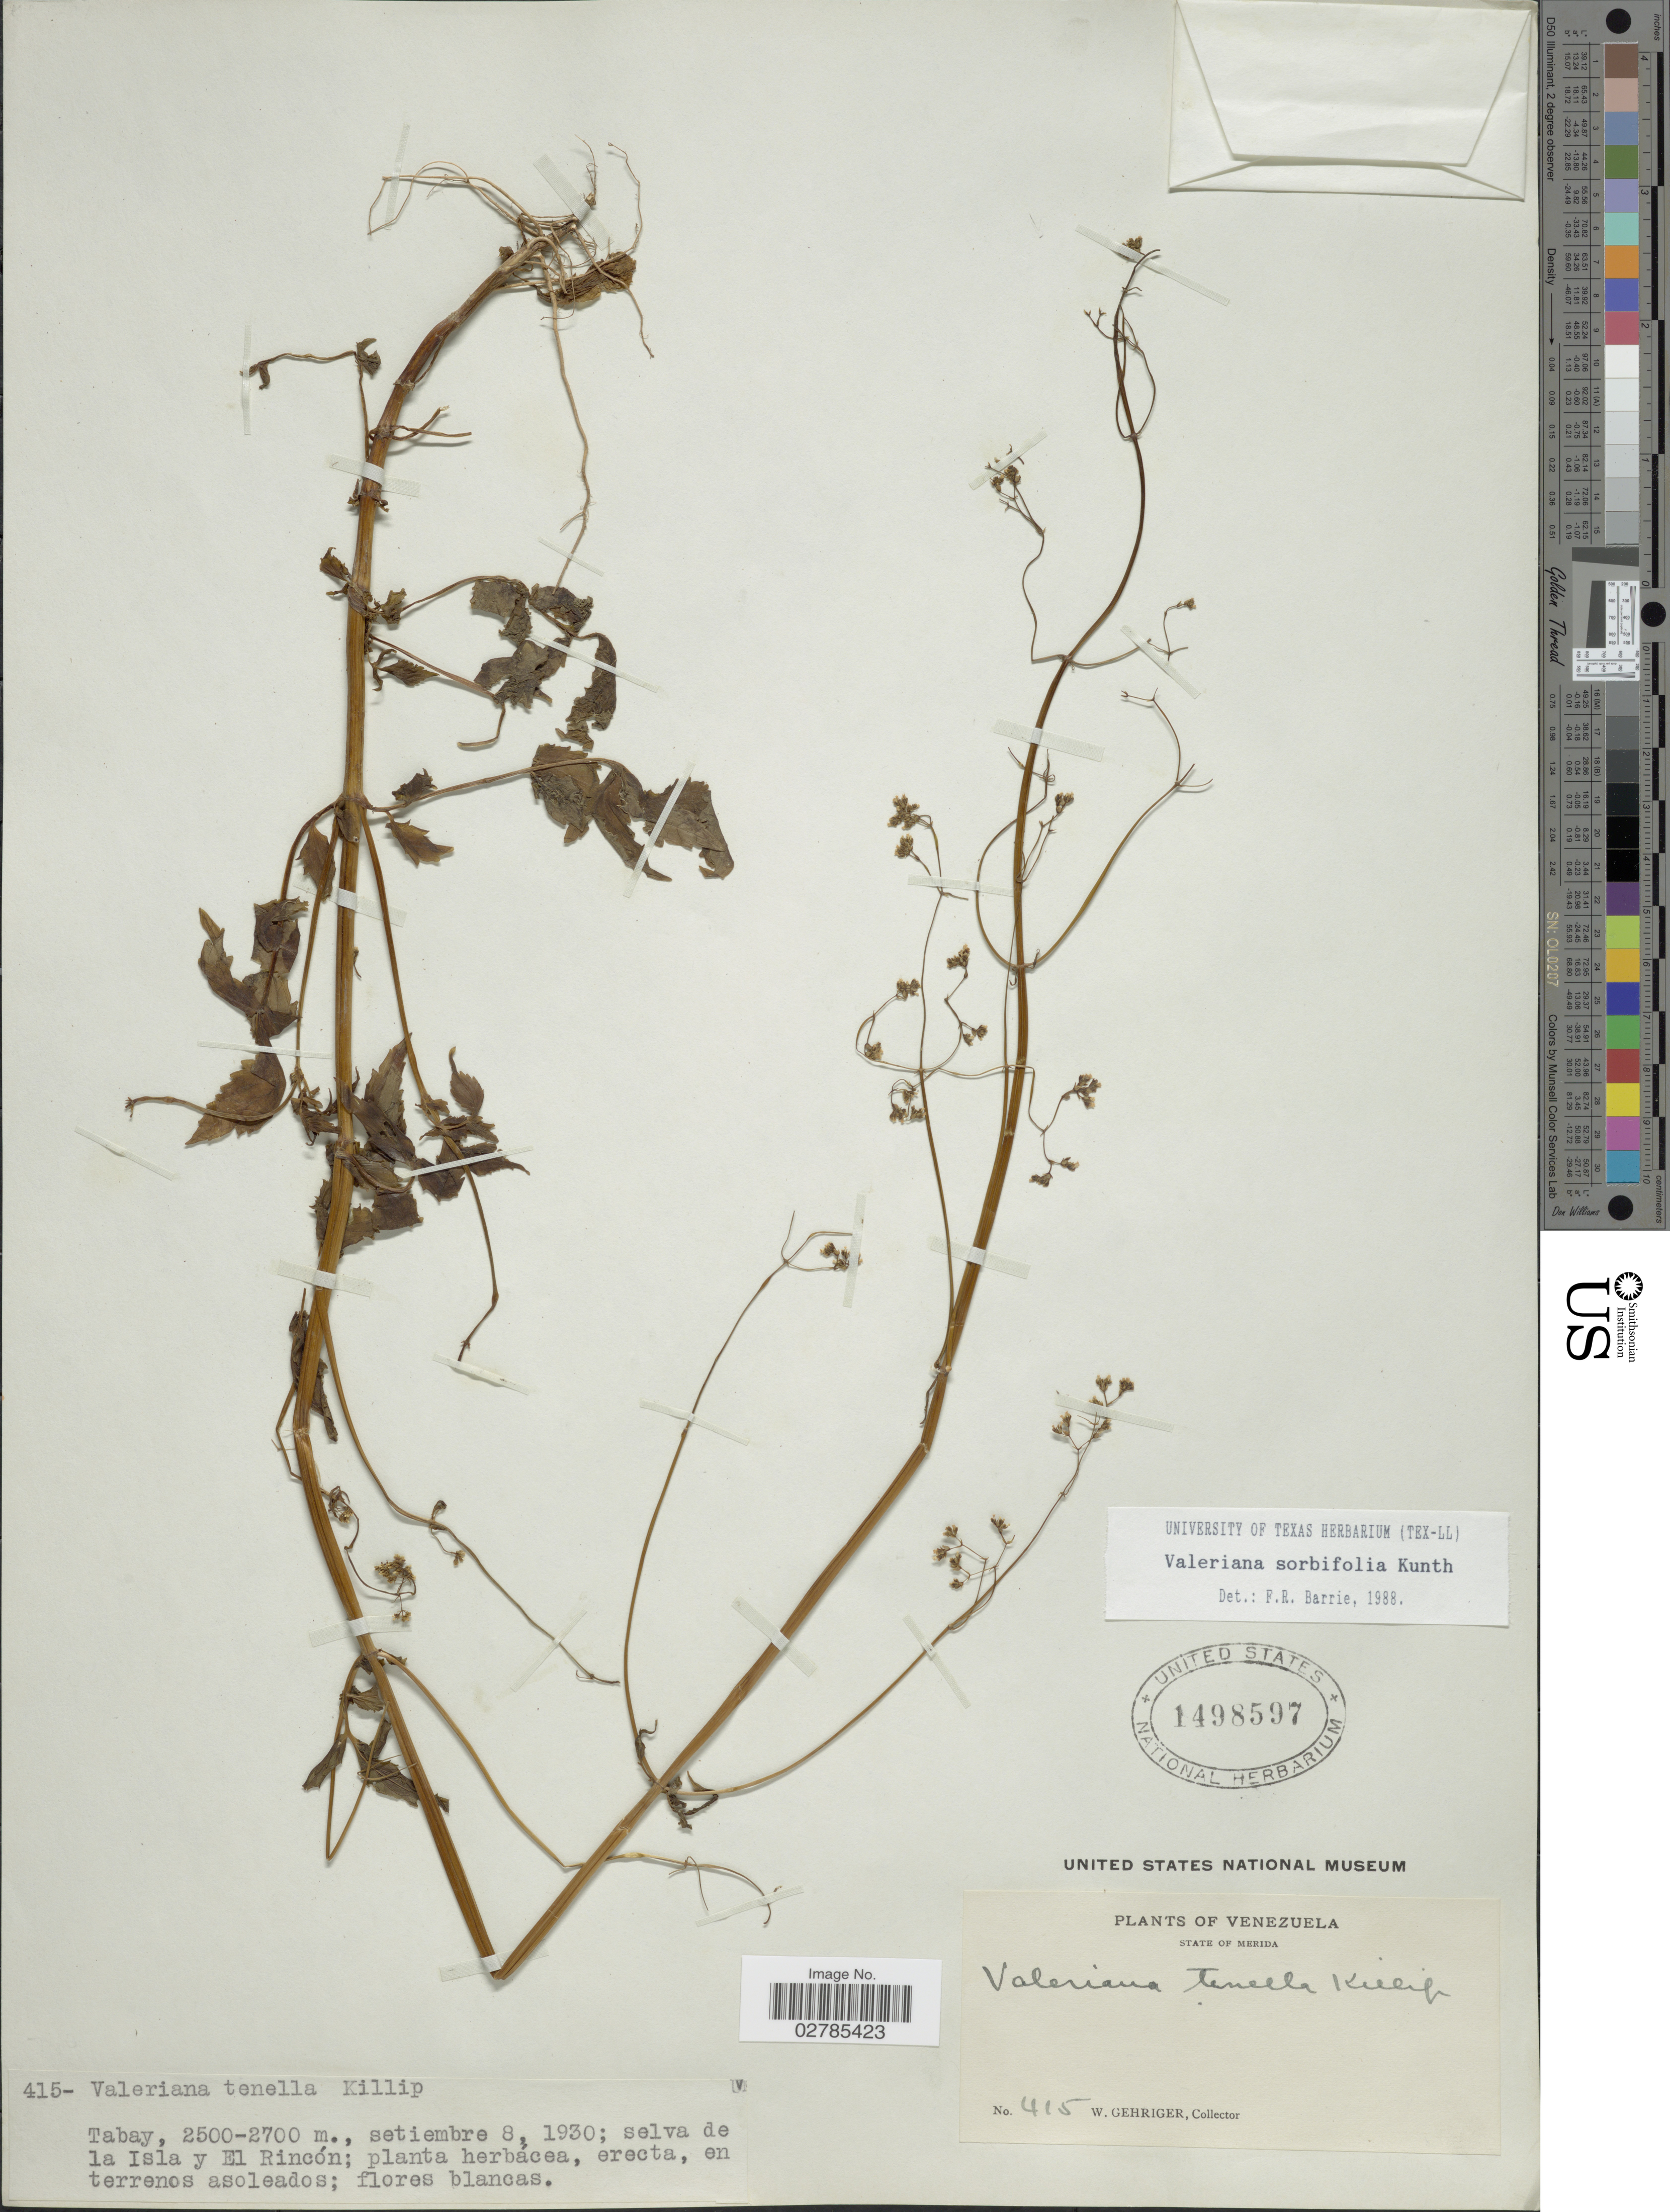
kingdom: Plantae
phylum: Tracheophyta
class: Magnoliopsida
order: Dipsacales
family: Caprifoliaceae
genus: Valeriana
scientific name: Valeriana sorbifolia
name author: Kunth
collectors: W. Gehriger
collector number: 415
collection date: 1930-09-08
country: Venezuela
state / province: Mérida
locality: State of Merida. Tabay. Selva de la Isla y El Rincón.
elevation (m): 2500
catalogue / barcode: US 1498597